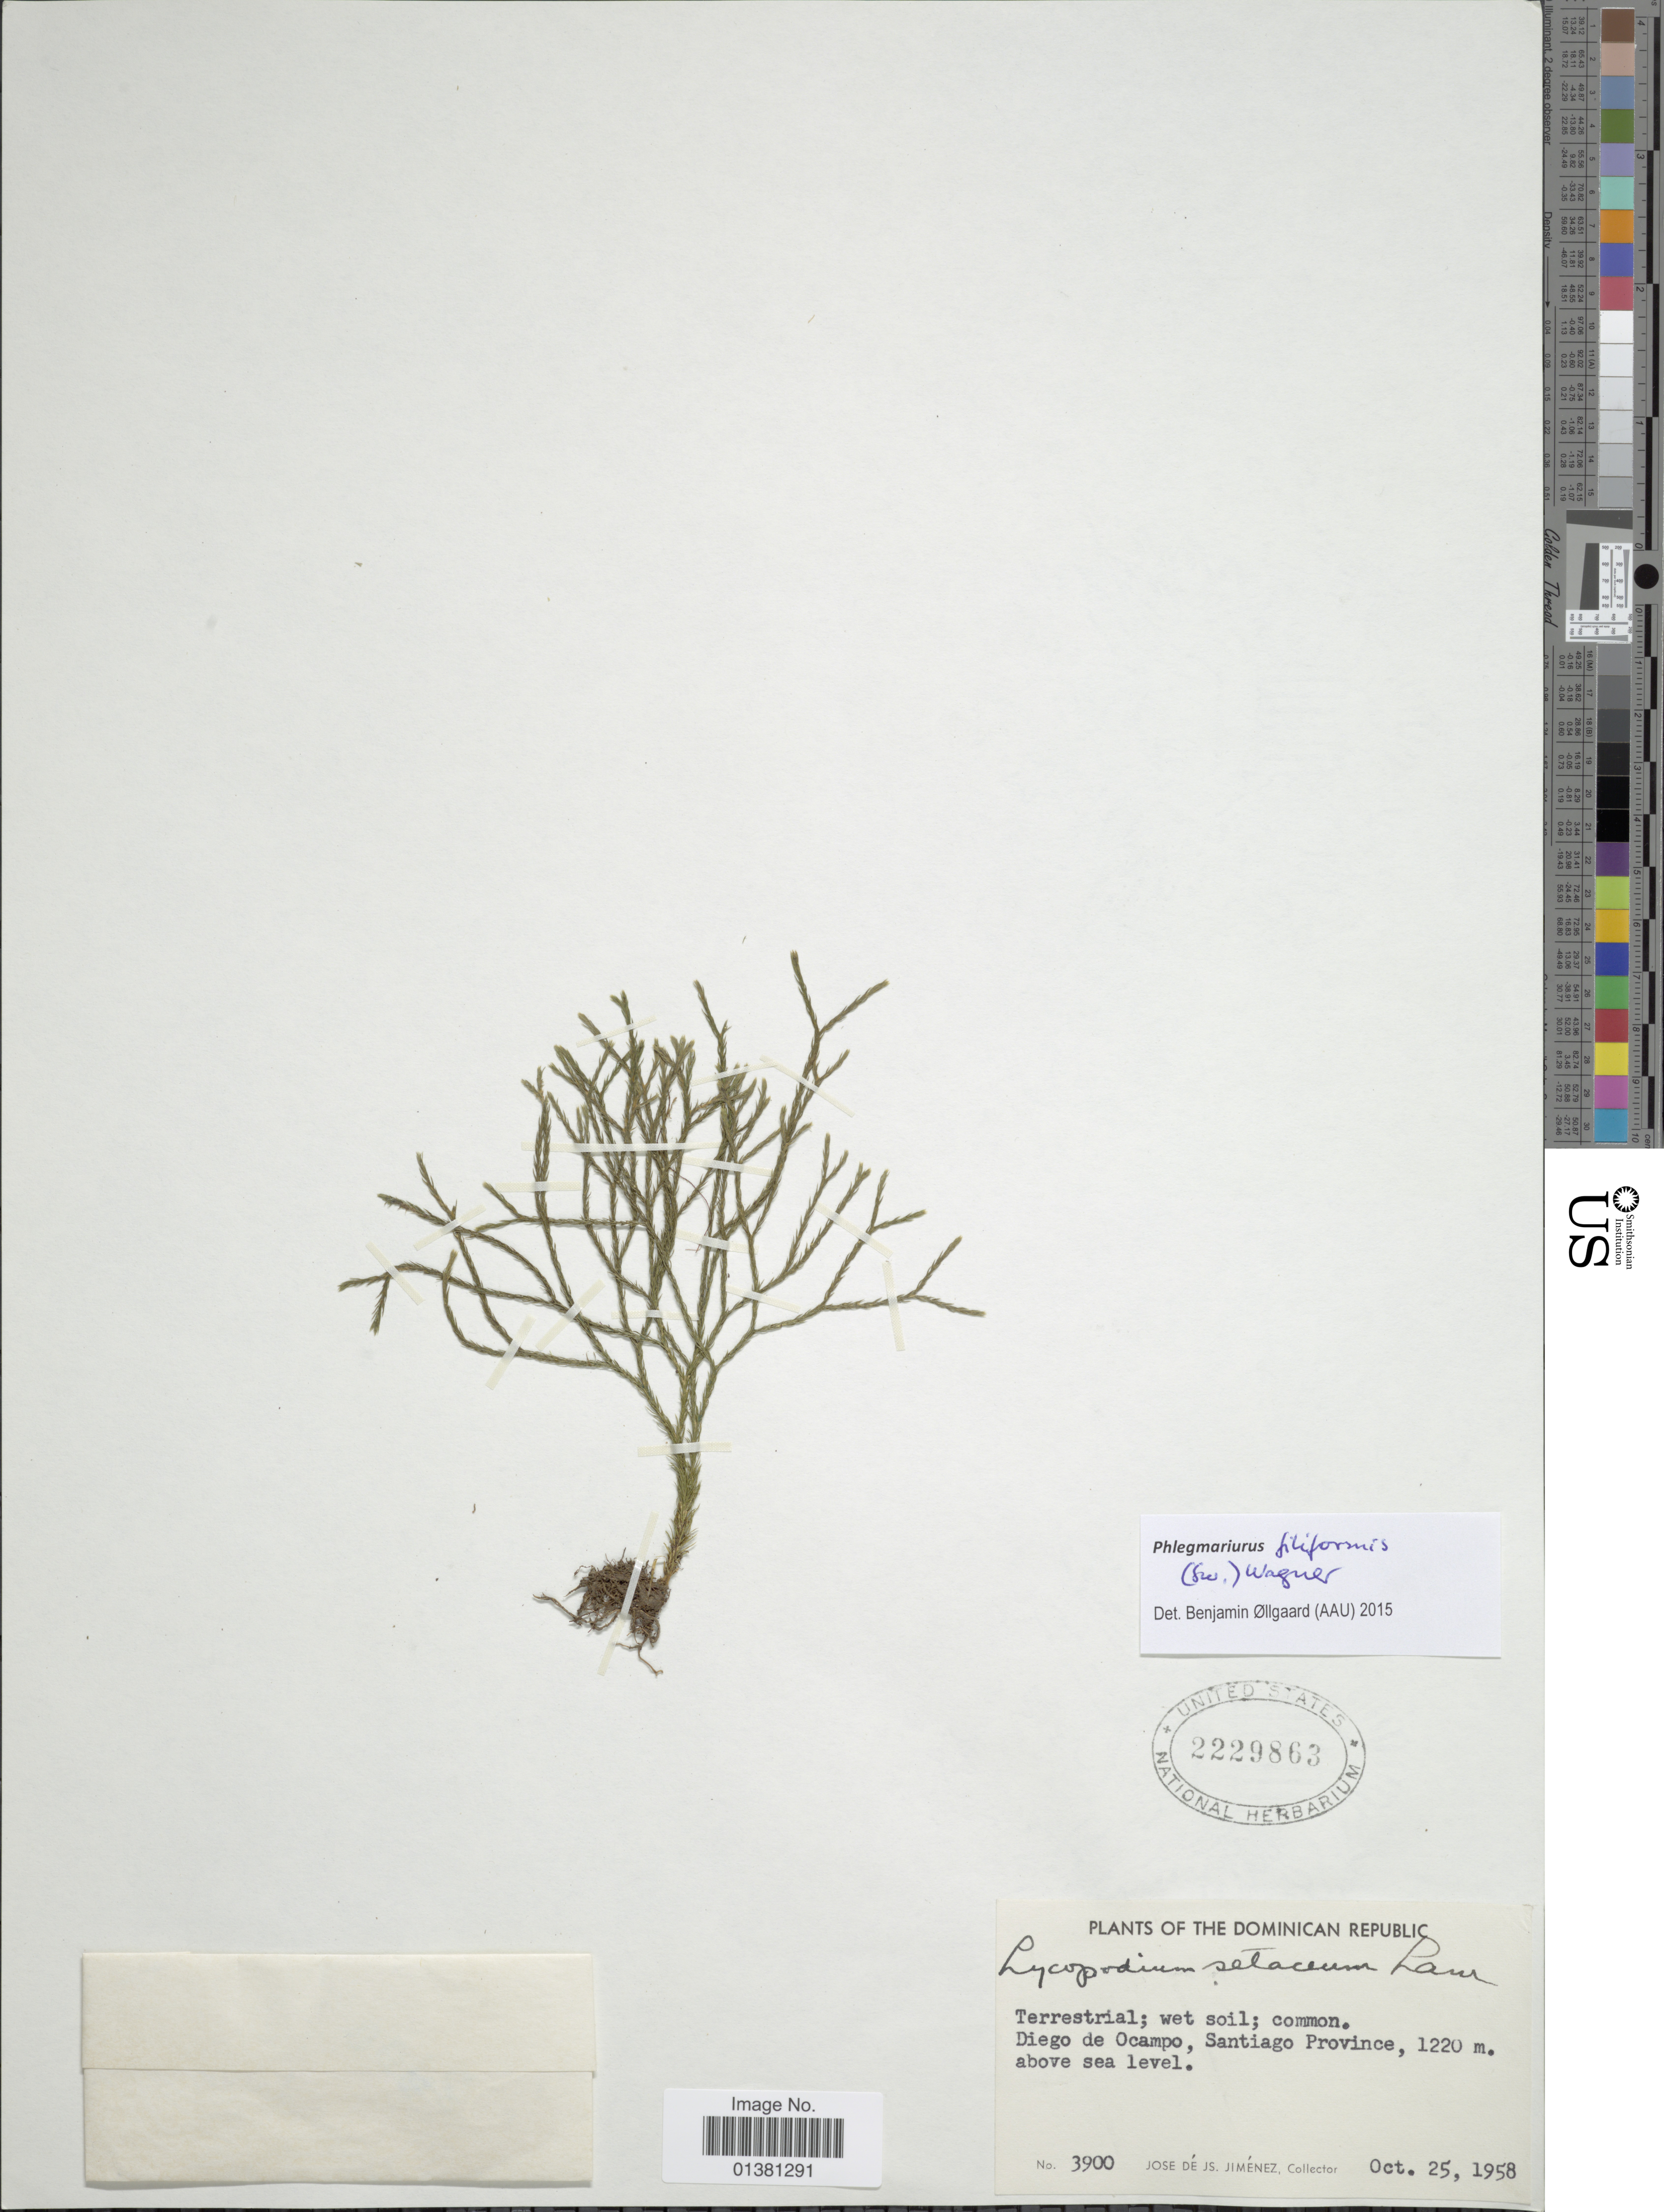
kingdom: Plantae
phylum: Tracheophyta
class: Lycopodiopsida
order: Lycopodiales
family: Lycopodiaceae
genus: Phlegmariurus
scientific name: Phlegmariurus sp.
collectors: J. J. Jiménez Almonte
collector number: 3900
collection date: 1958-10-25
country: Dominican Republic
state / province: Santiago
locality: Diego de Ocampo, Santiago Province, above sea level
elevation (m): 1220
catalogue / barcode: US 2229863